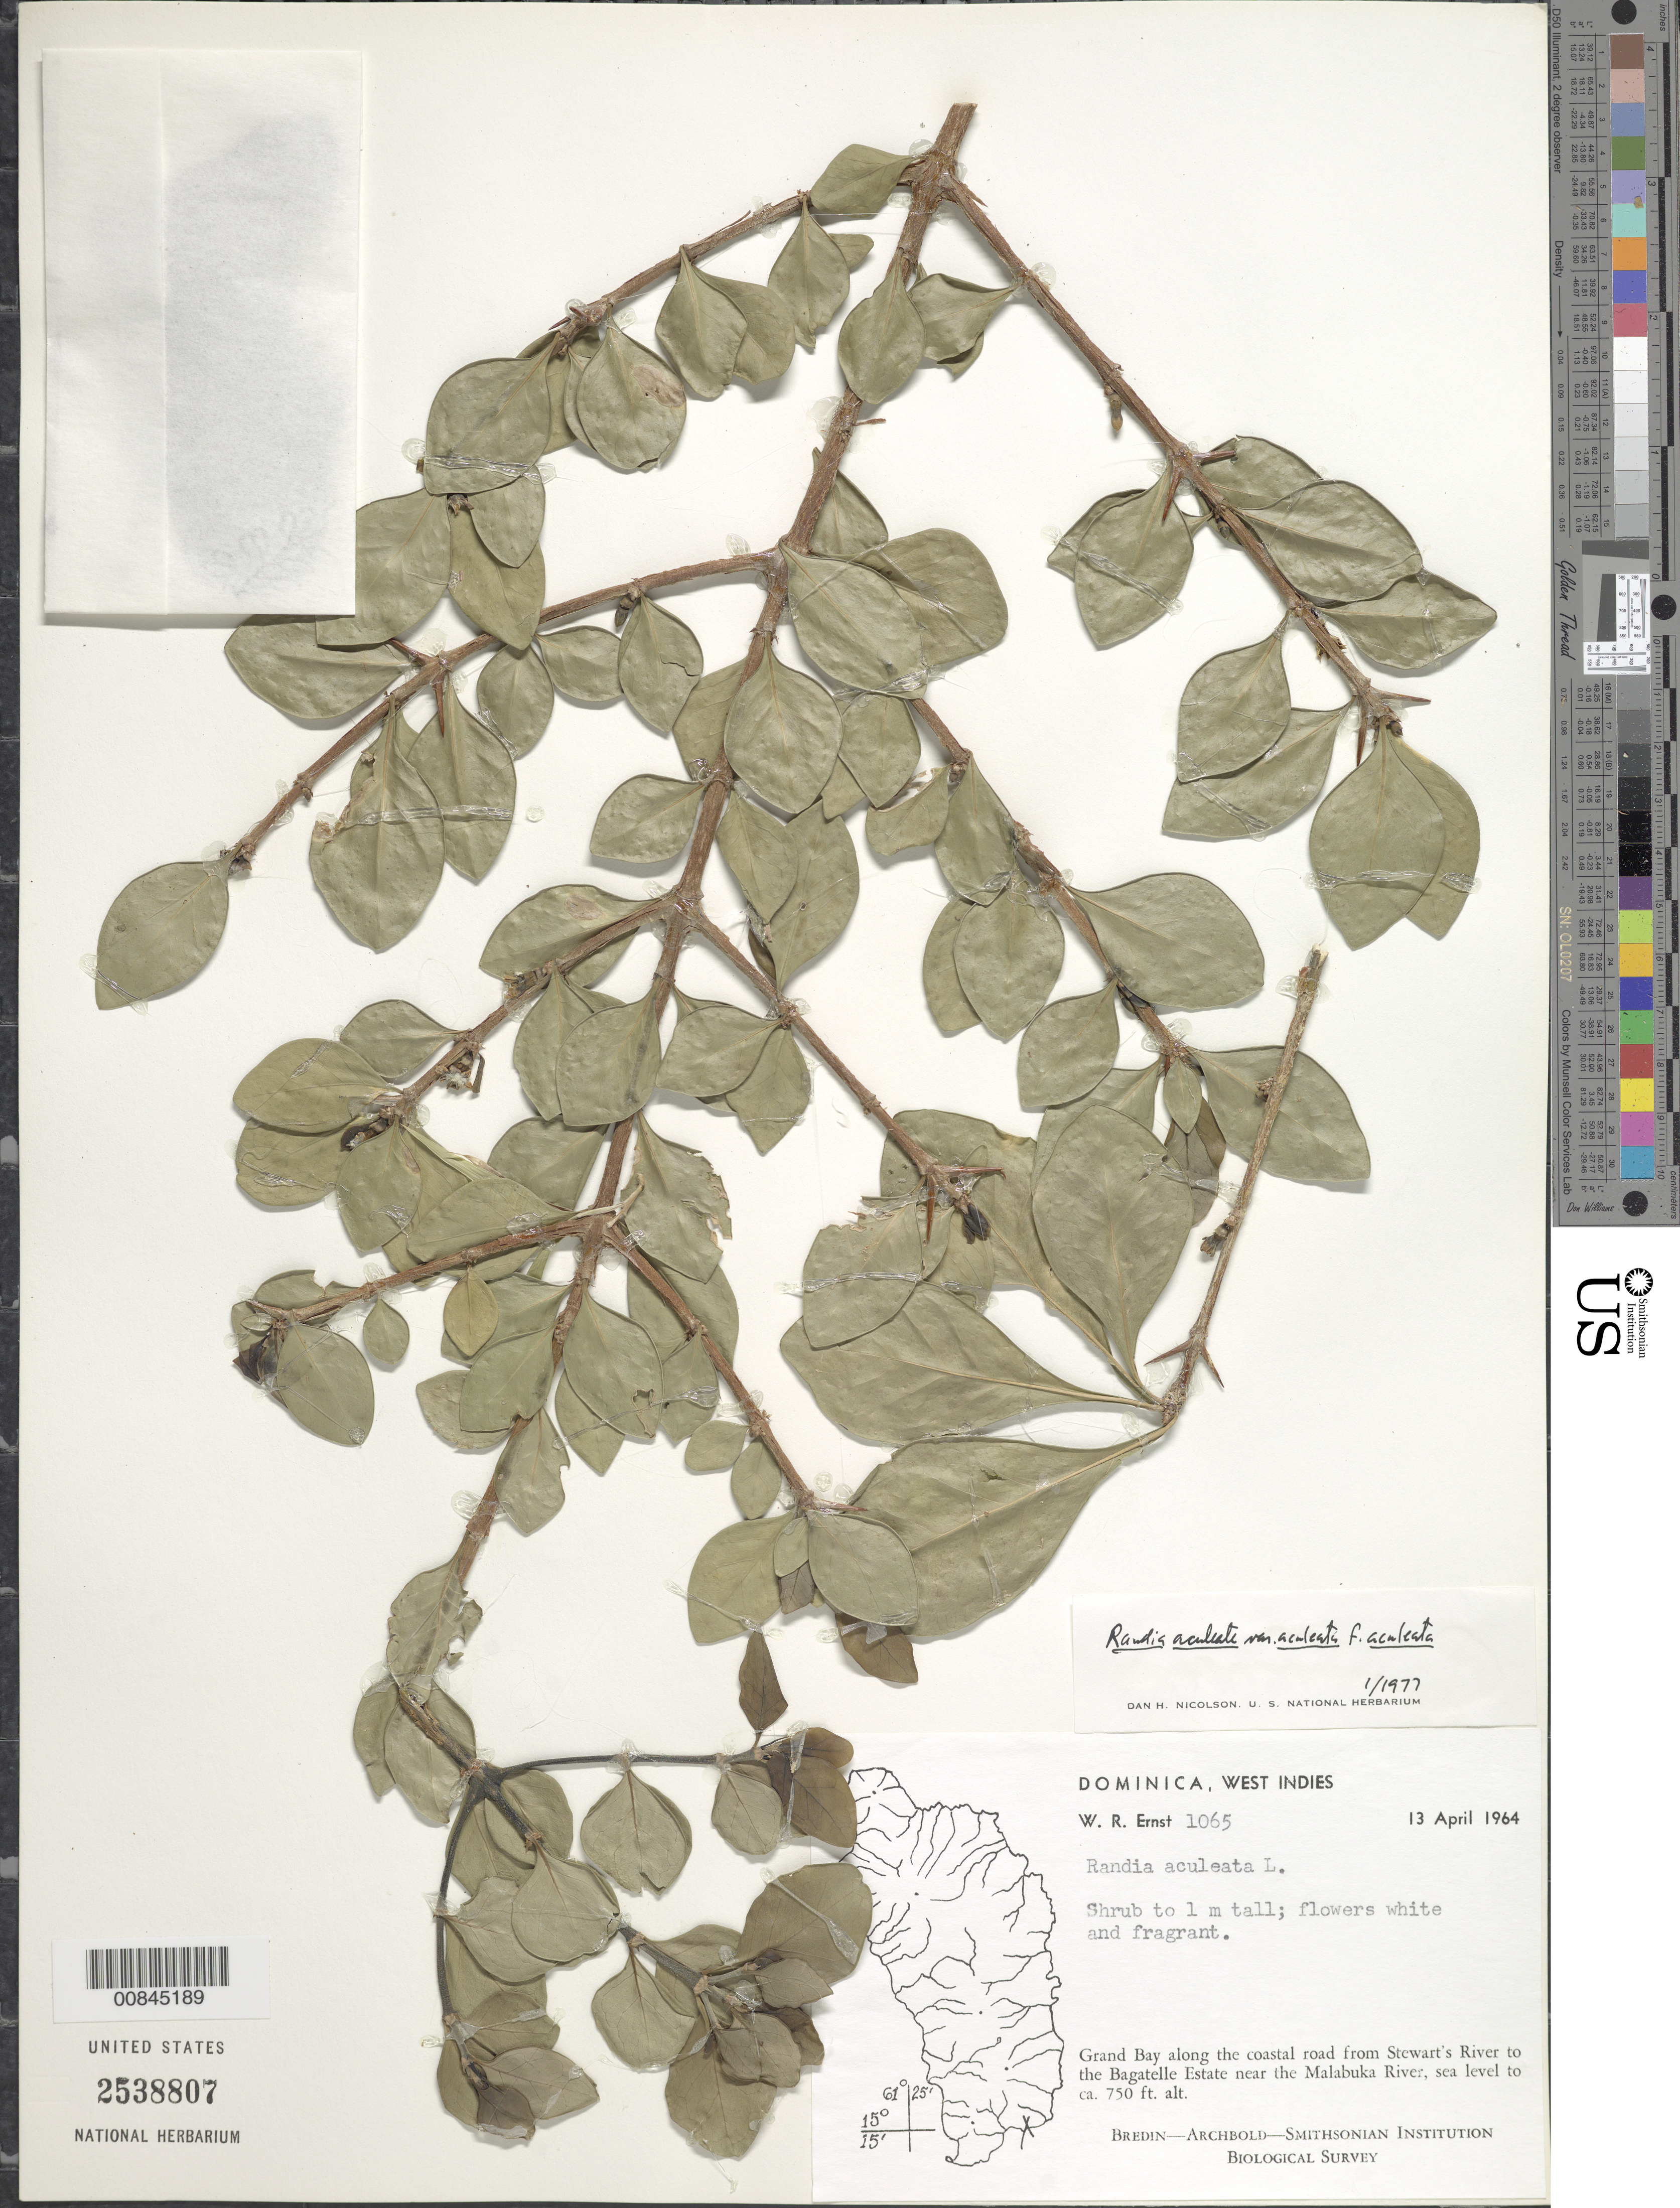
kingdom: Plantae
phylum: Tracheophyta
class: Magnoliopsida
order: Gentianales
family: Rubiaceae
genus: Randia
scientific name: Randia aculeata f. aculeata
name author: L.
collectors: W. R. Ernst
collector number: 1065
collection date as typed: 13 Apr 1964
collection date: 1964-04-13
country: Dominica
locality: Grand Bay, along the coastal road from Stewart's River to the Bagatell Estate near Malabuka River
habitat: Along coastal road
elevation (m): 0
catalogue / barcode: US 2538807